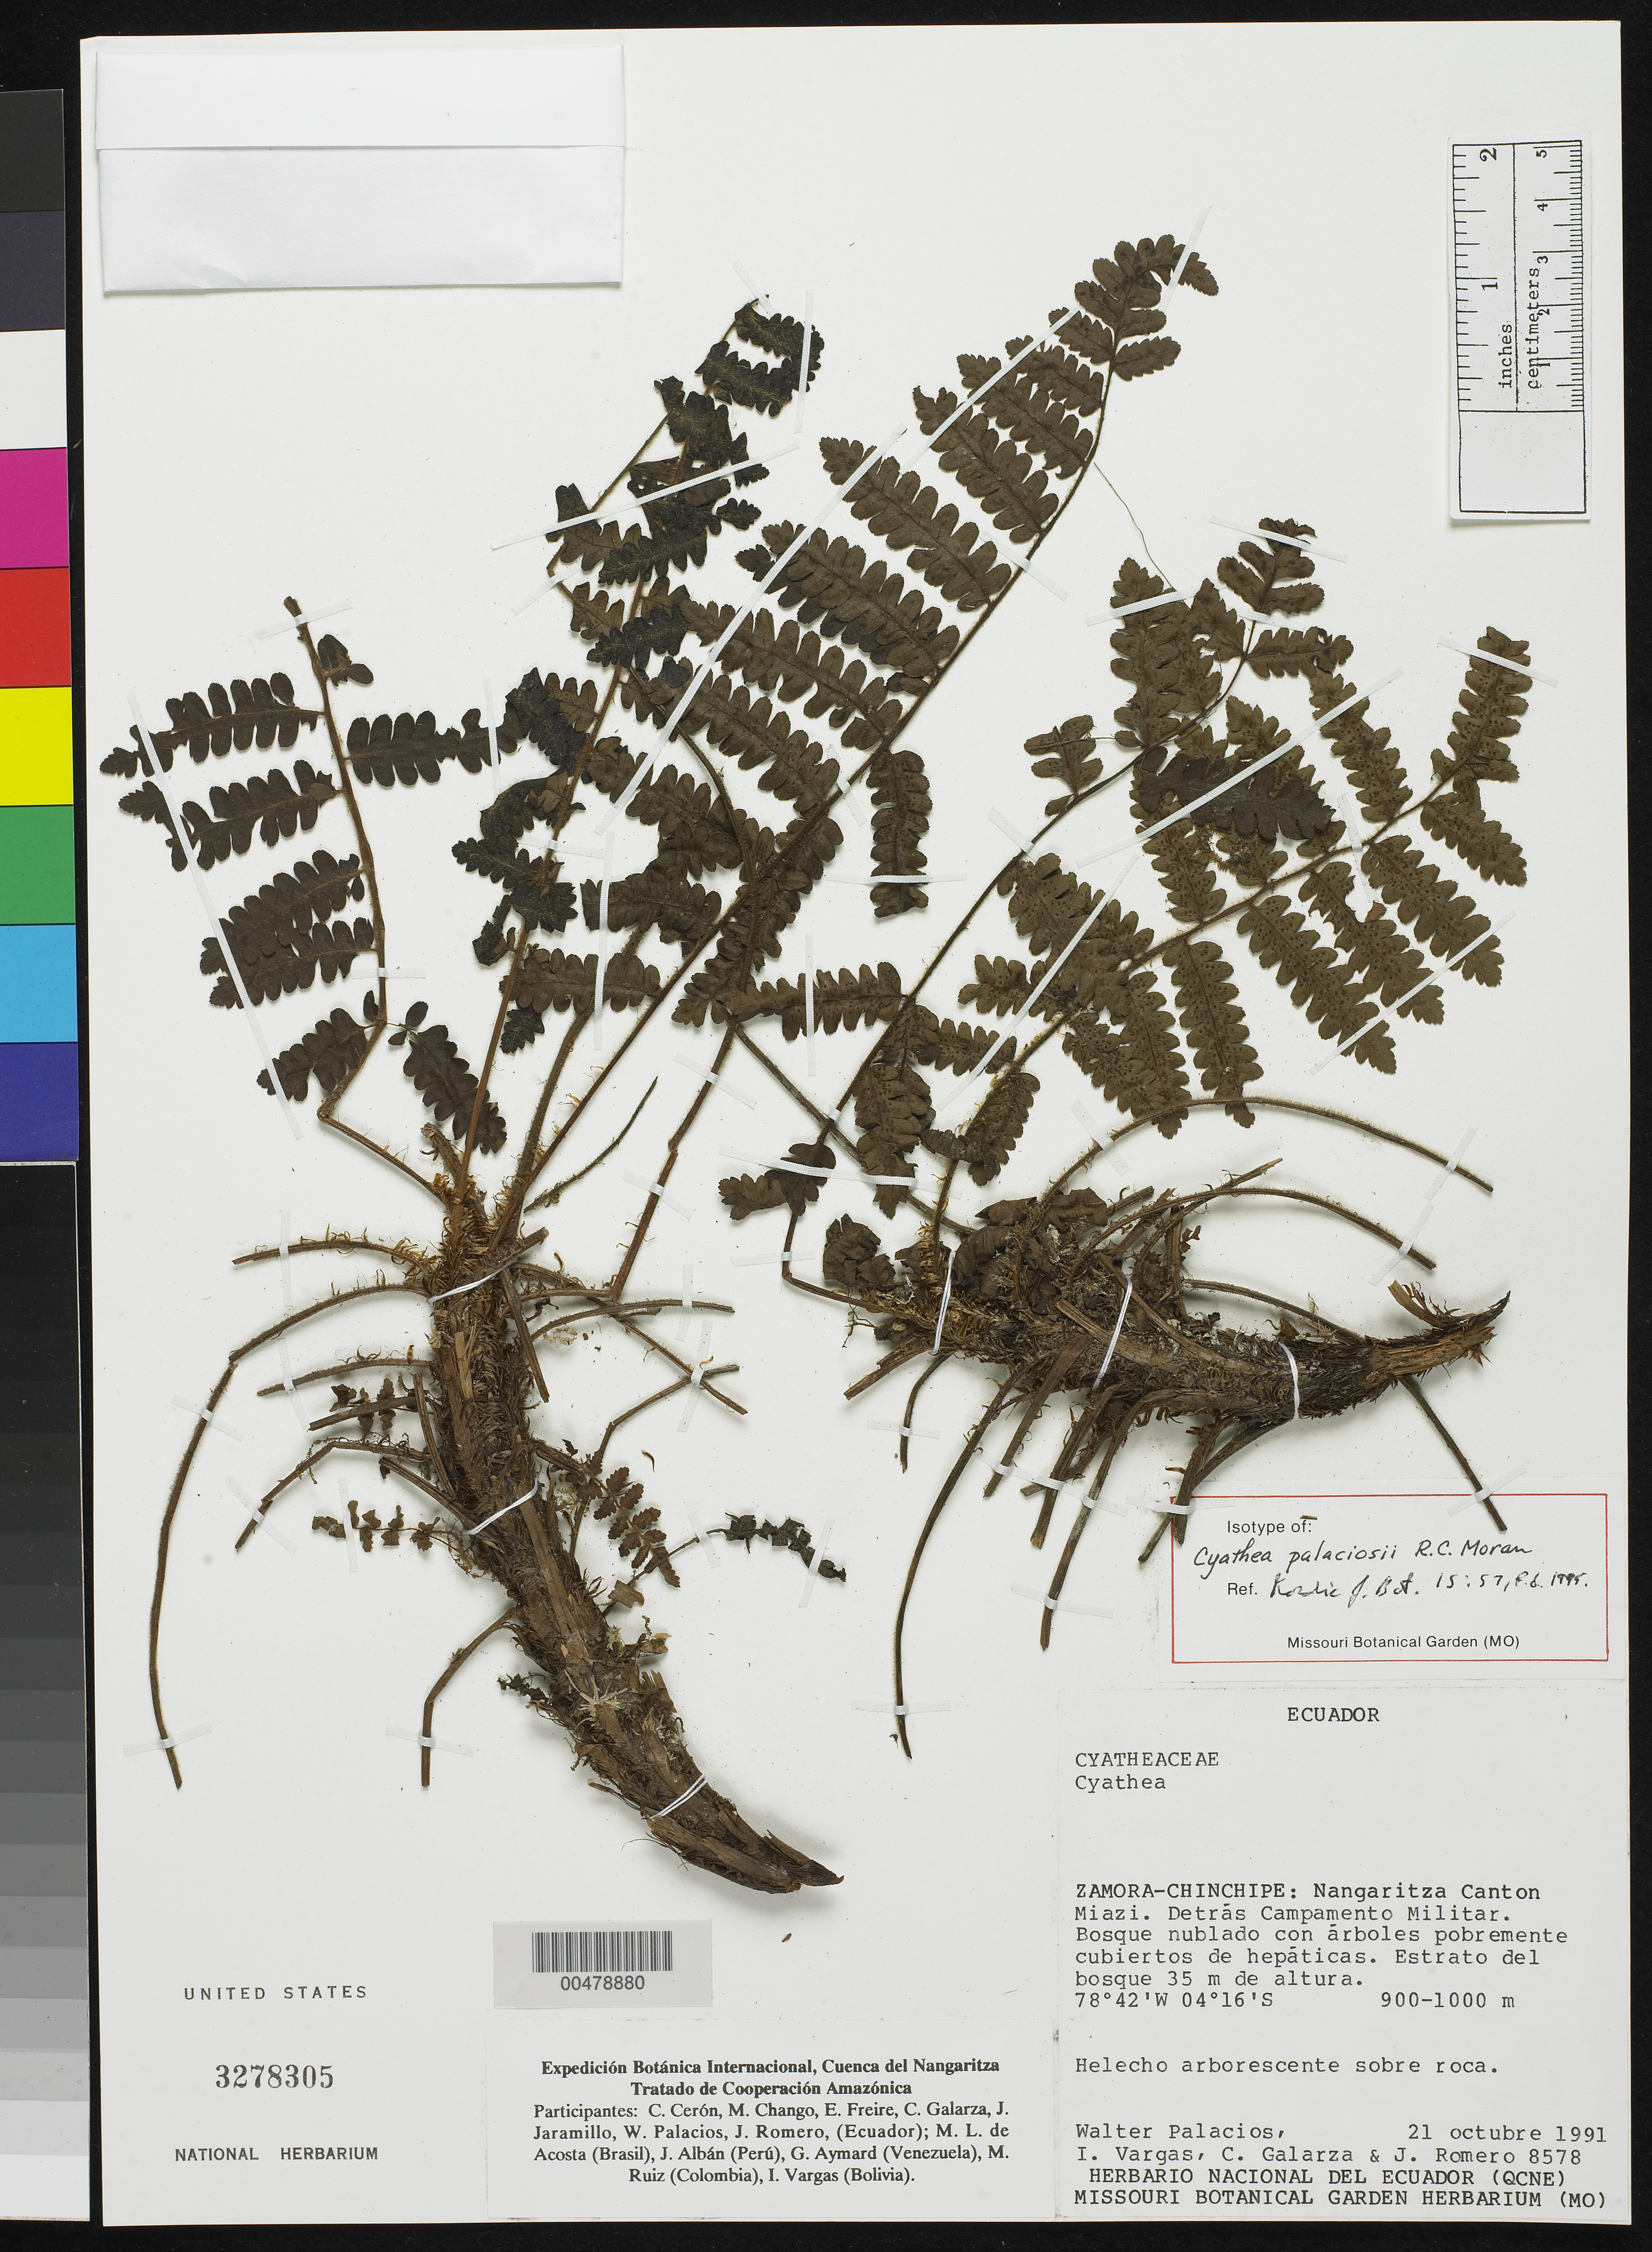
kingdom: Plantae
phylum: Tracheophyta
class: Polypodiopsida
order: Cyatheales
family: Cyatheaceae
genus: Cyathea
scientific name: Cyathea palaciosii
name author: R.C. Moran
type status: Isotype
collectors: W. Palacios, I. Vargas, C. Galarza & J. Romero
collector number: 8578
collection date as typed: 21 Oct 1991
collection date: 1991-10-21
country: Ecuador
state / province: Zamora-Chinchipe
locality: Nangaritza Canton Miazi, detras Campamento miLitar. [Nangaritza Canton Miazi, behind miLitary encampment.]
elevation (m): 900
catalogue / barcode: US 3278305